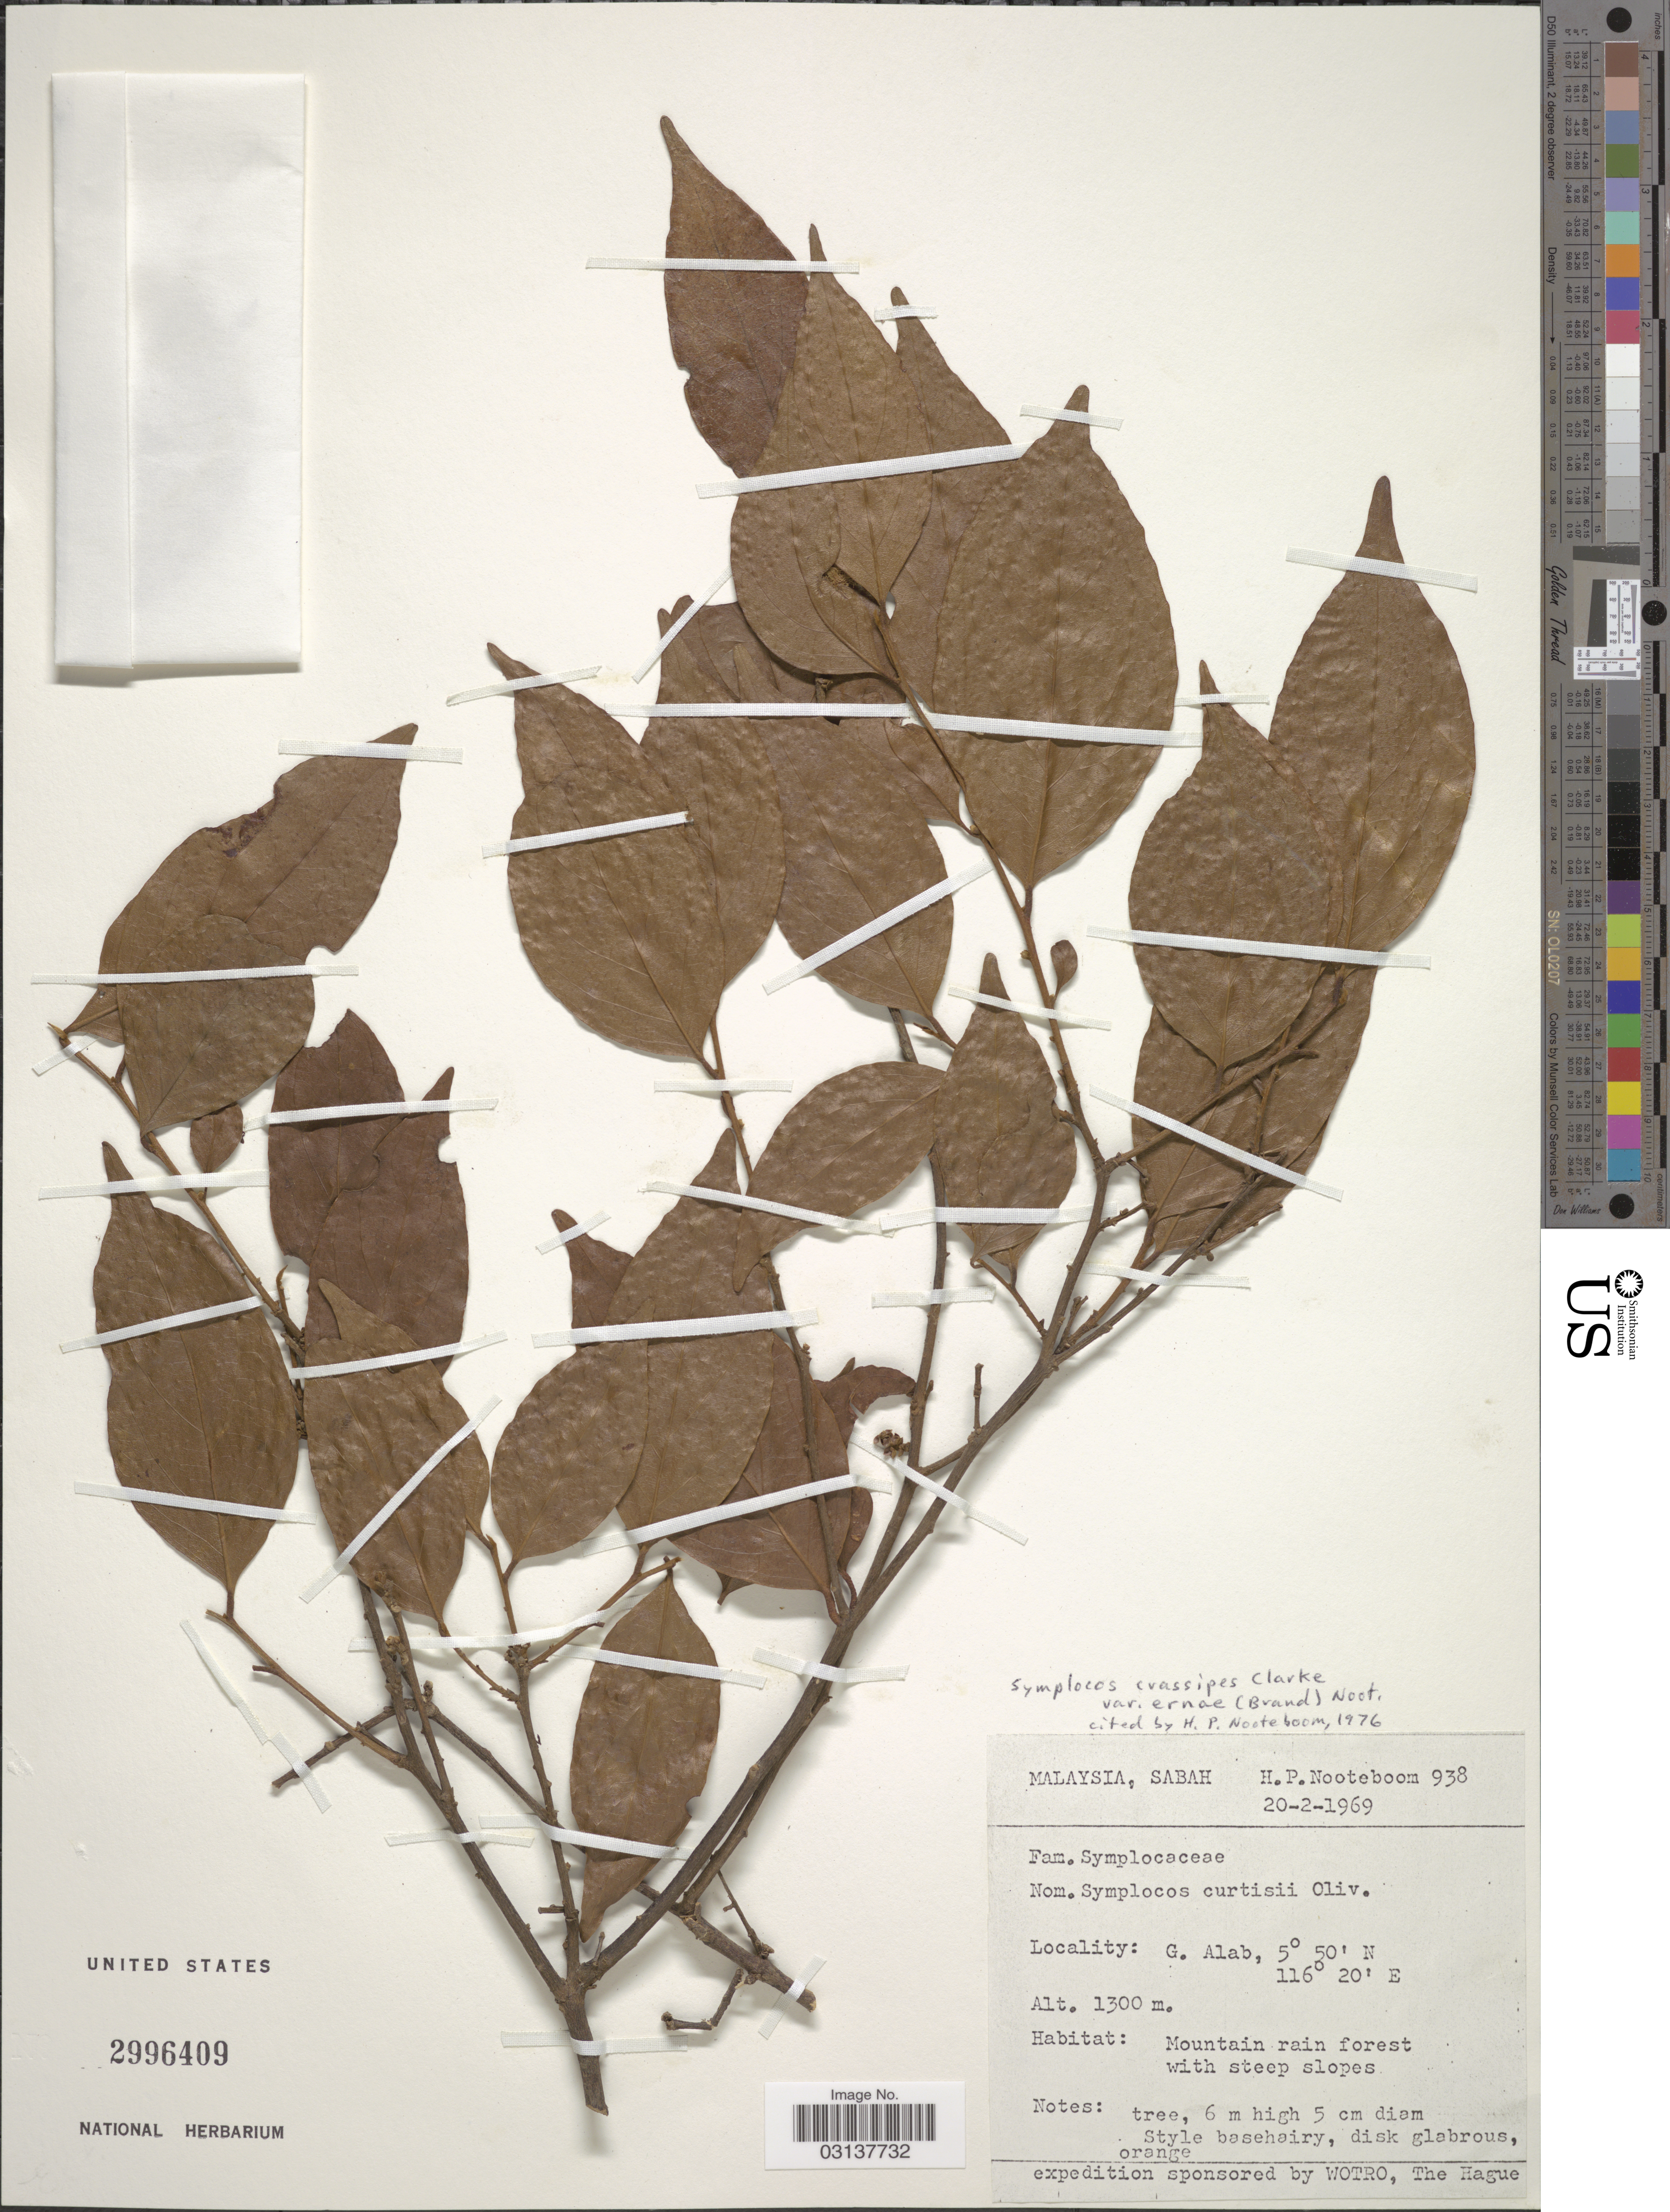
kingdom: Plantae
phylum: Tracheophyta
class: Magnoliopsida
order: Ericales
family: Symplocaceae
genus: Symplocos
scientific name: Symplocos crassipes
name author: C.B. Clarke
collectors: H. P. Nooteboom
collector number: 938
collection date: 1969-02-20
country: Malaysia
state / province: Sabah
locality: G. Alab.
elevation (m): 1300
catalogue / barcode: US 2996409